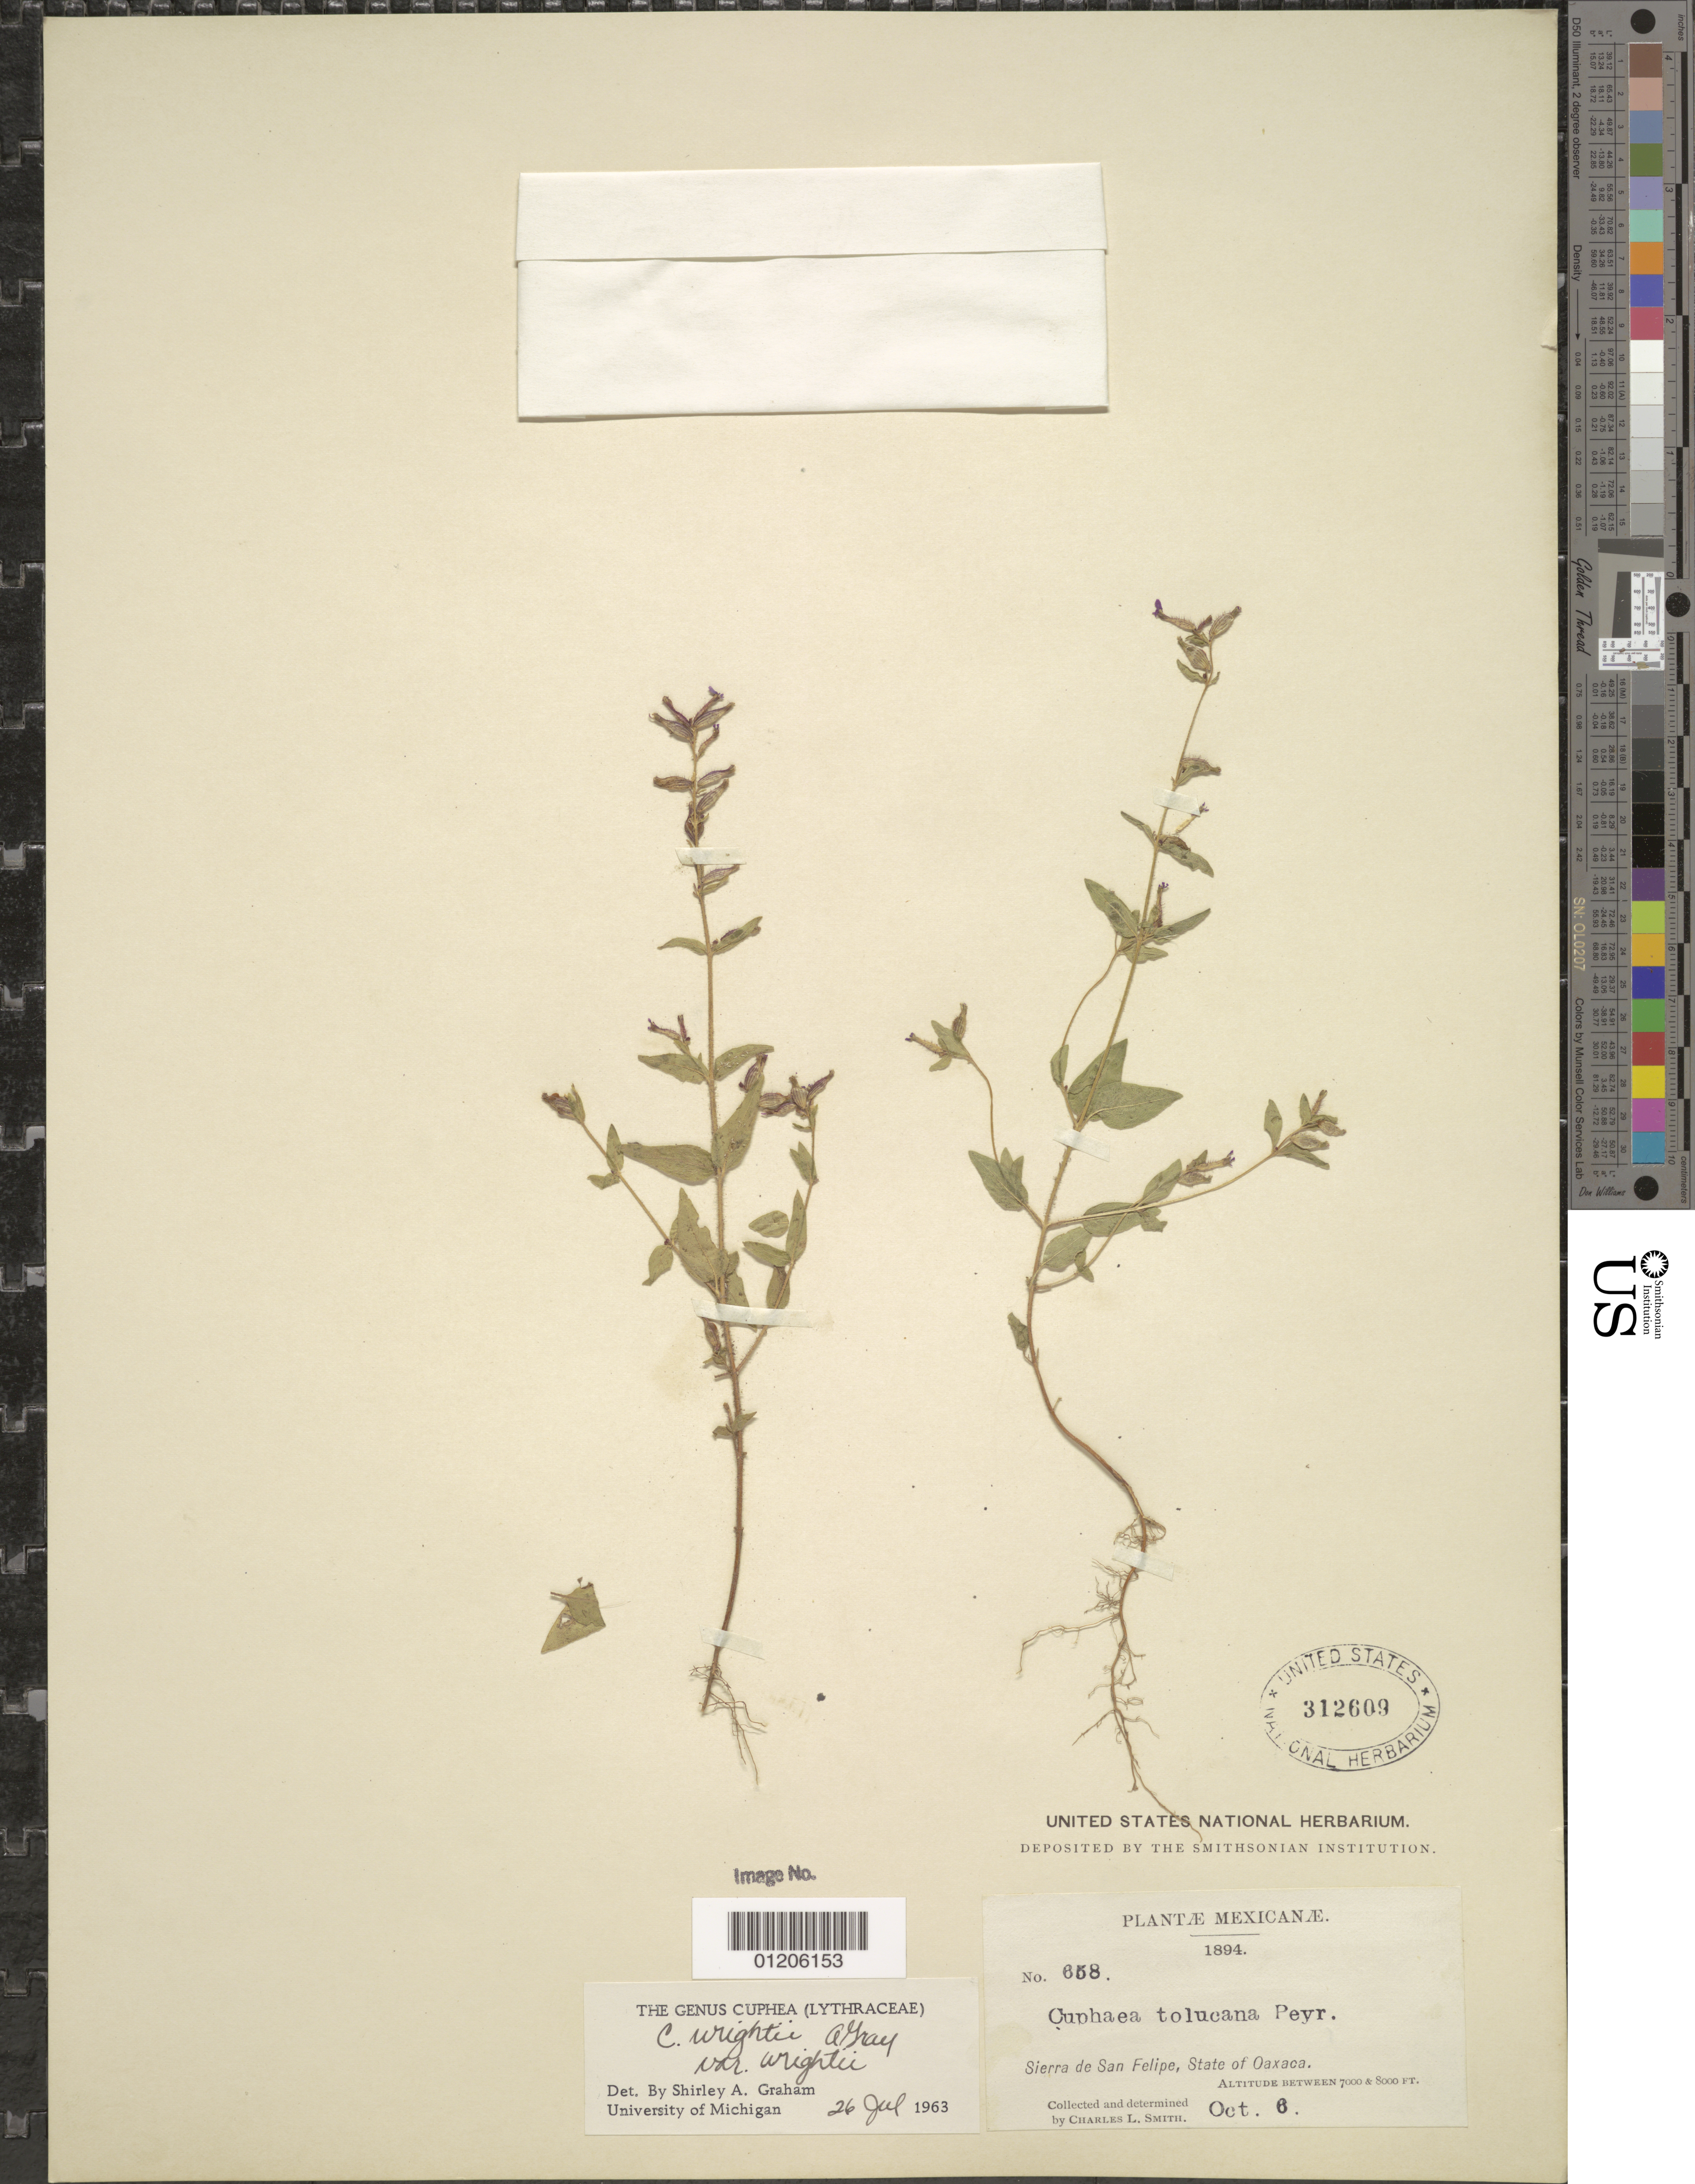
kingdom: Plantae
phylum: Tracheophyta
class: Magnoliopsida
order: Myrtales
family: Lythraceae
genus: Cuphea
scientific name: Cuphea wrightii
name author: A. Gray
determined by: Graham, S.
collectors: C. L. Smith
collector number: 658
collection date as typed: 06 Oct 1894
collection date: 1894-10-06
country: Mexico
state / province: Oaxaca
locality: Sierra de San Felipe, State of Oaxaca.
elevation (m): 2134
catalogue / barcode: US 312609